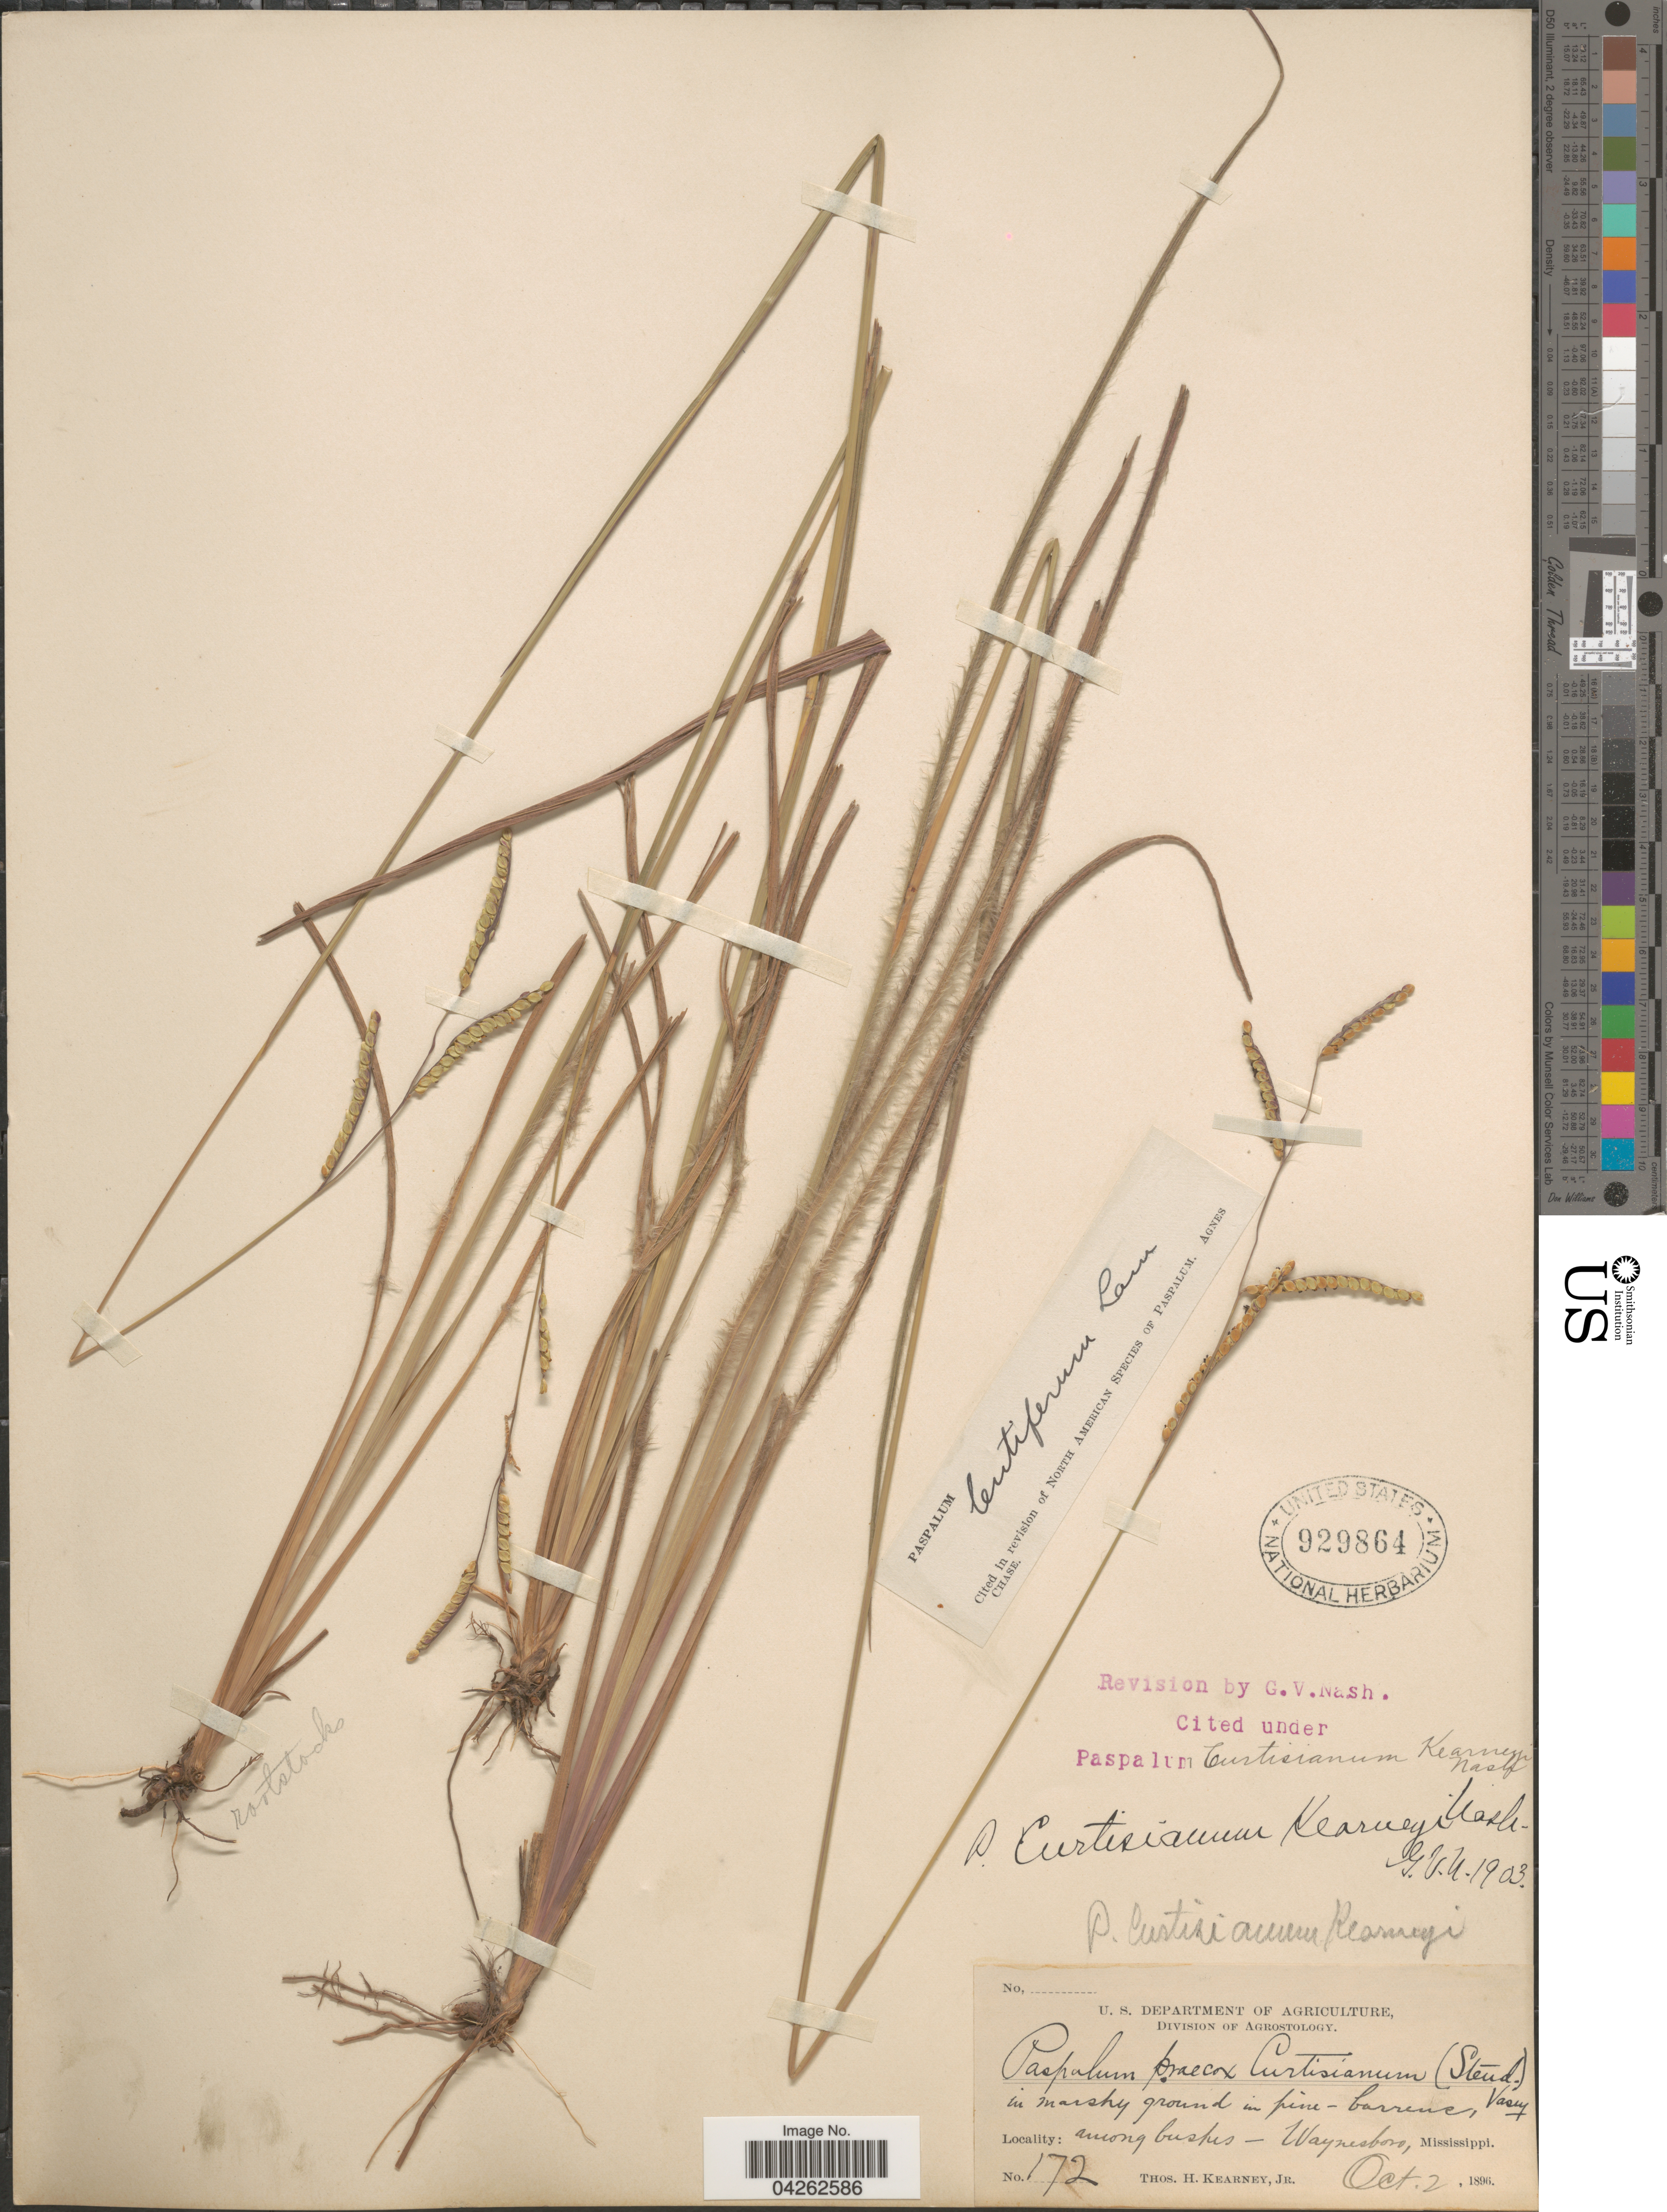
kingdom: Plantae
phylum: Tracheophyta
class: Liliopsida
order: Poales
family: Poaceae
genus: Paspalum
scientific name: Paspalum lentiferum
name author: Lam.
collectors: T. H. Kearney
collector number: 172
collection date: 1896-10-02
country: United States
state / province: Mississippi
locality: In marshy ground in pine-barrens, among bushes - Waynesboro.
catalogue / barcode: US 929864